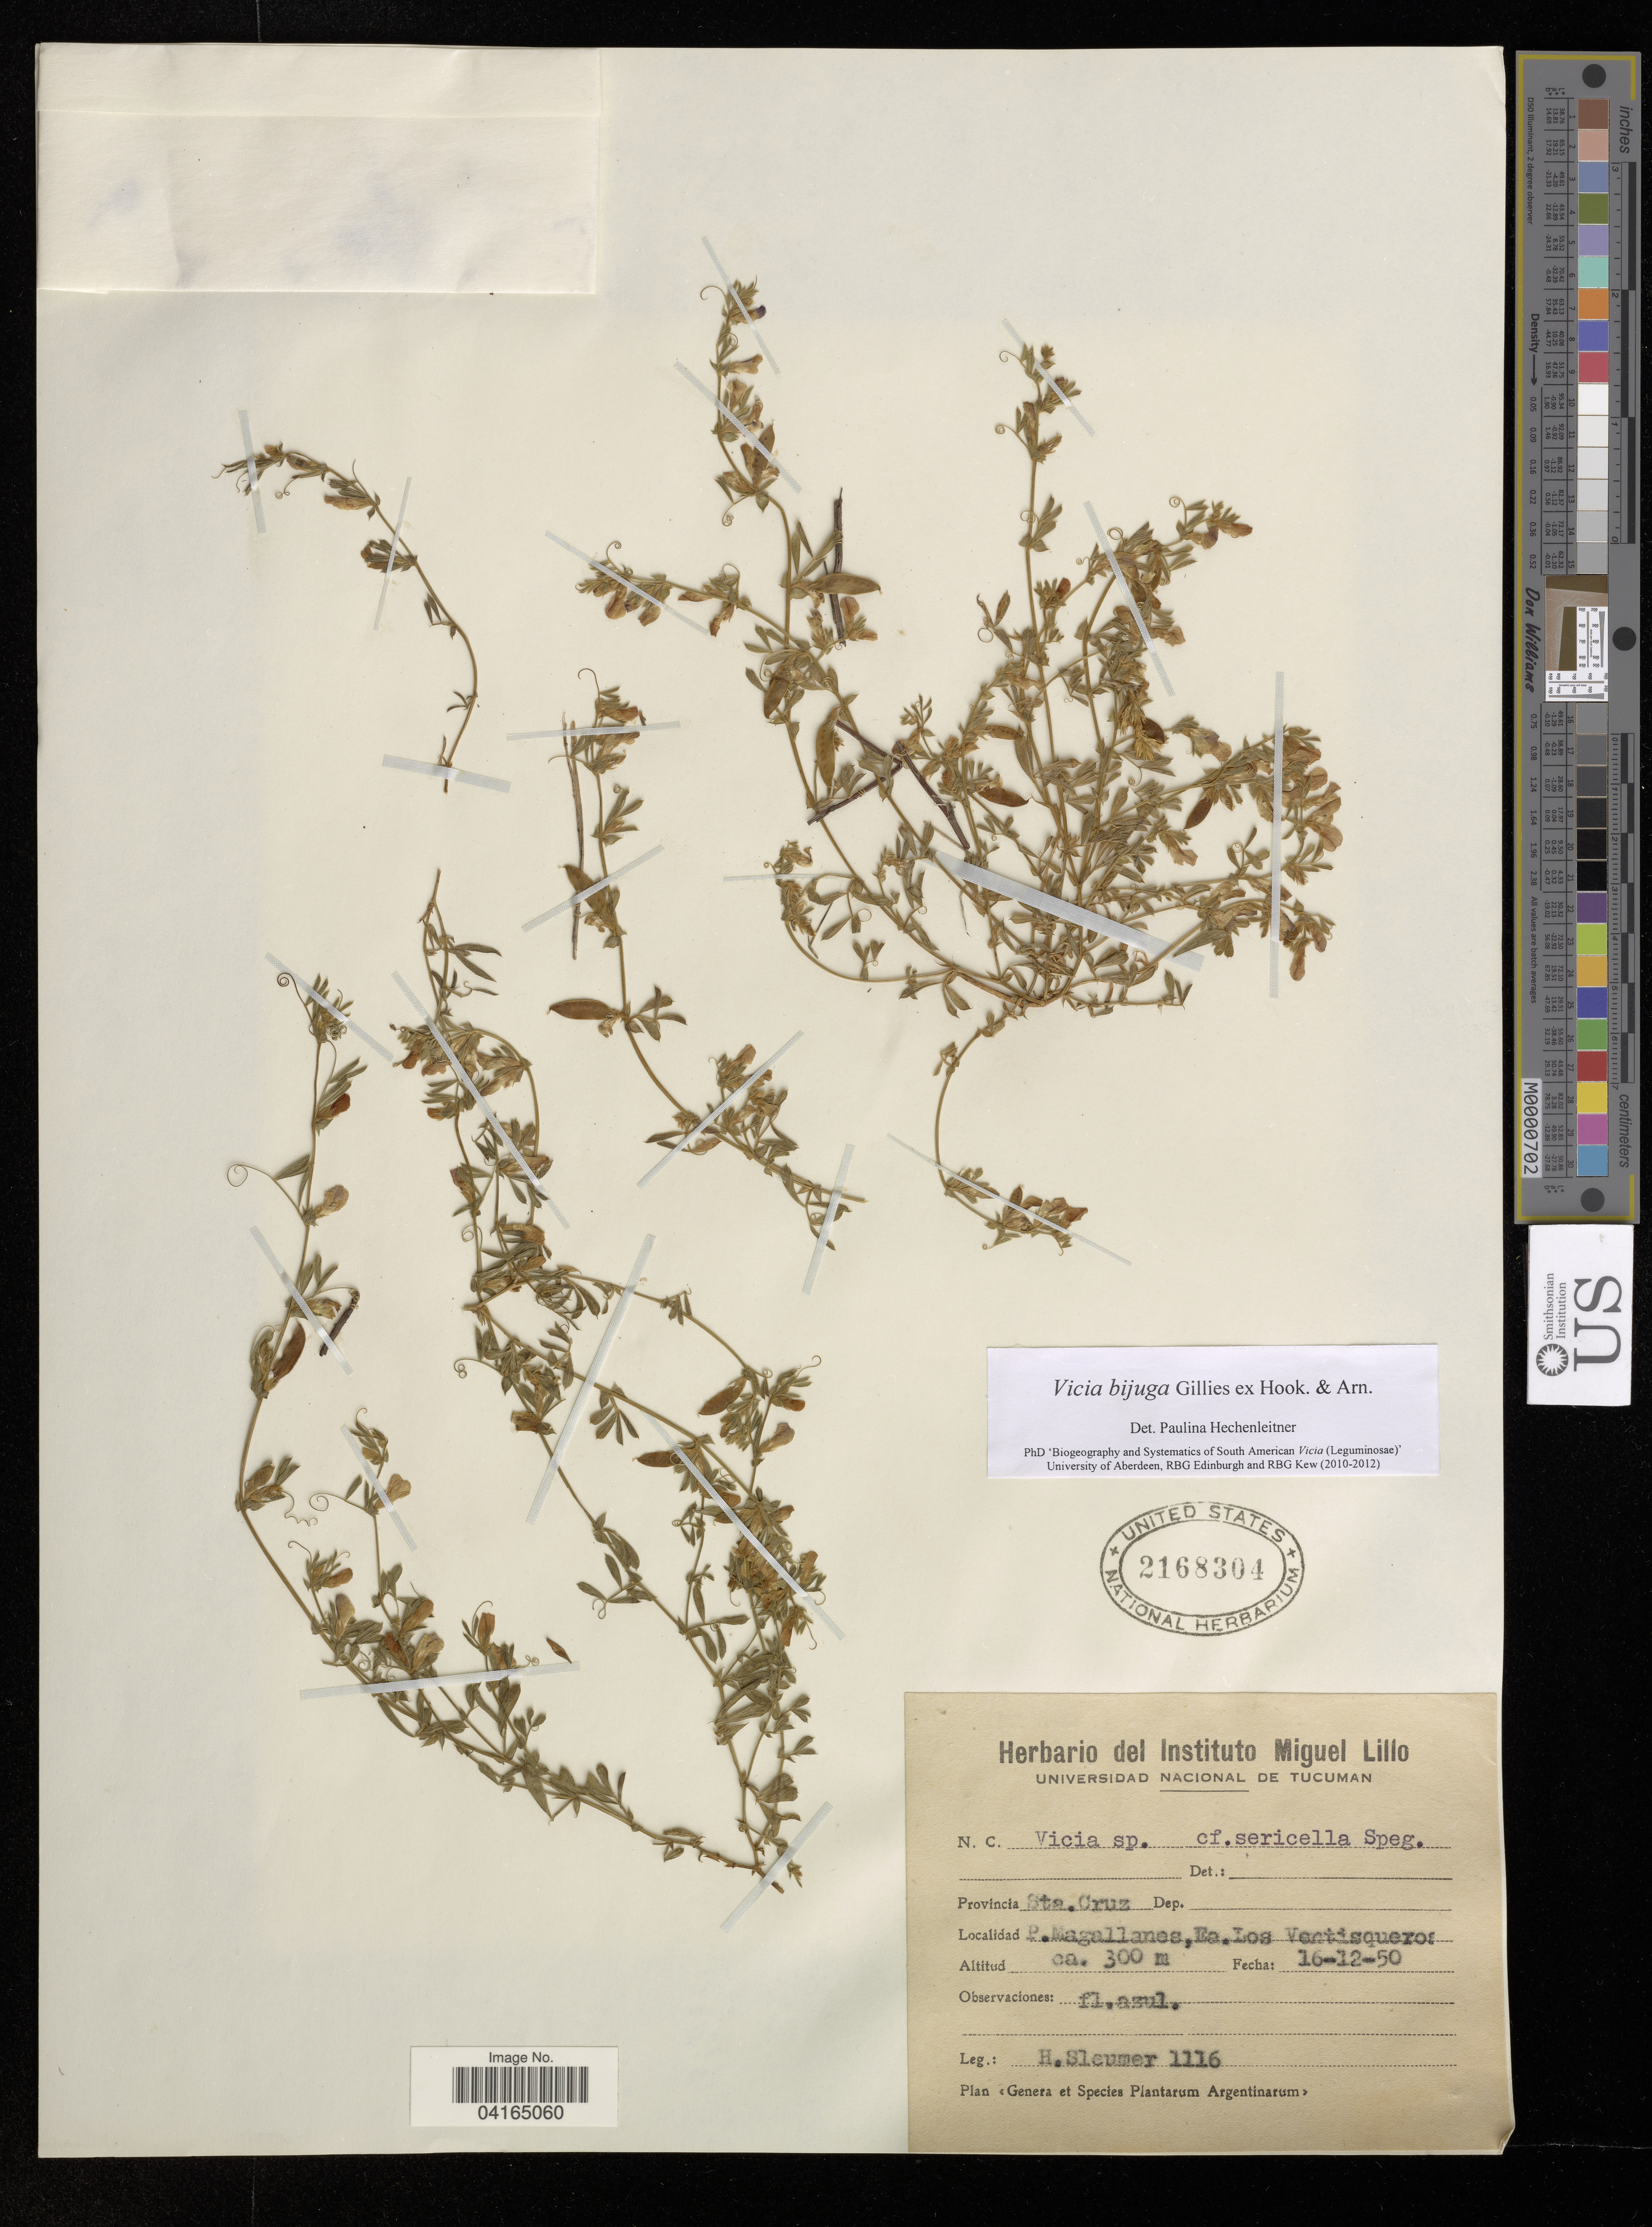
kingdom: Plantae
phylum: Tracheophyta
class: Magnoliopsida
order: Fabales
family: Fabaceae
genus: Vicia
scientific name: Vicia bijuga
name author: Gillies ex Hook. & Arn.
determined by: Hechenleitner, Paulina, RBG Edinburgh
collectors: H. O. Sleumer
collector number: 1116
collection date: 1950-12-16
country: Argentina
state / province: Santa Cruz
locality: Provincia Sta. Cruz. P. Magallanes, Ea. Los Ventisqueros.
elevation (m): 300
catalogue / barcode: US 2168304